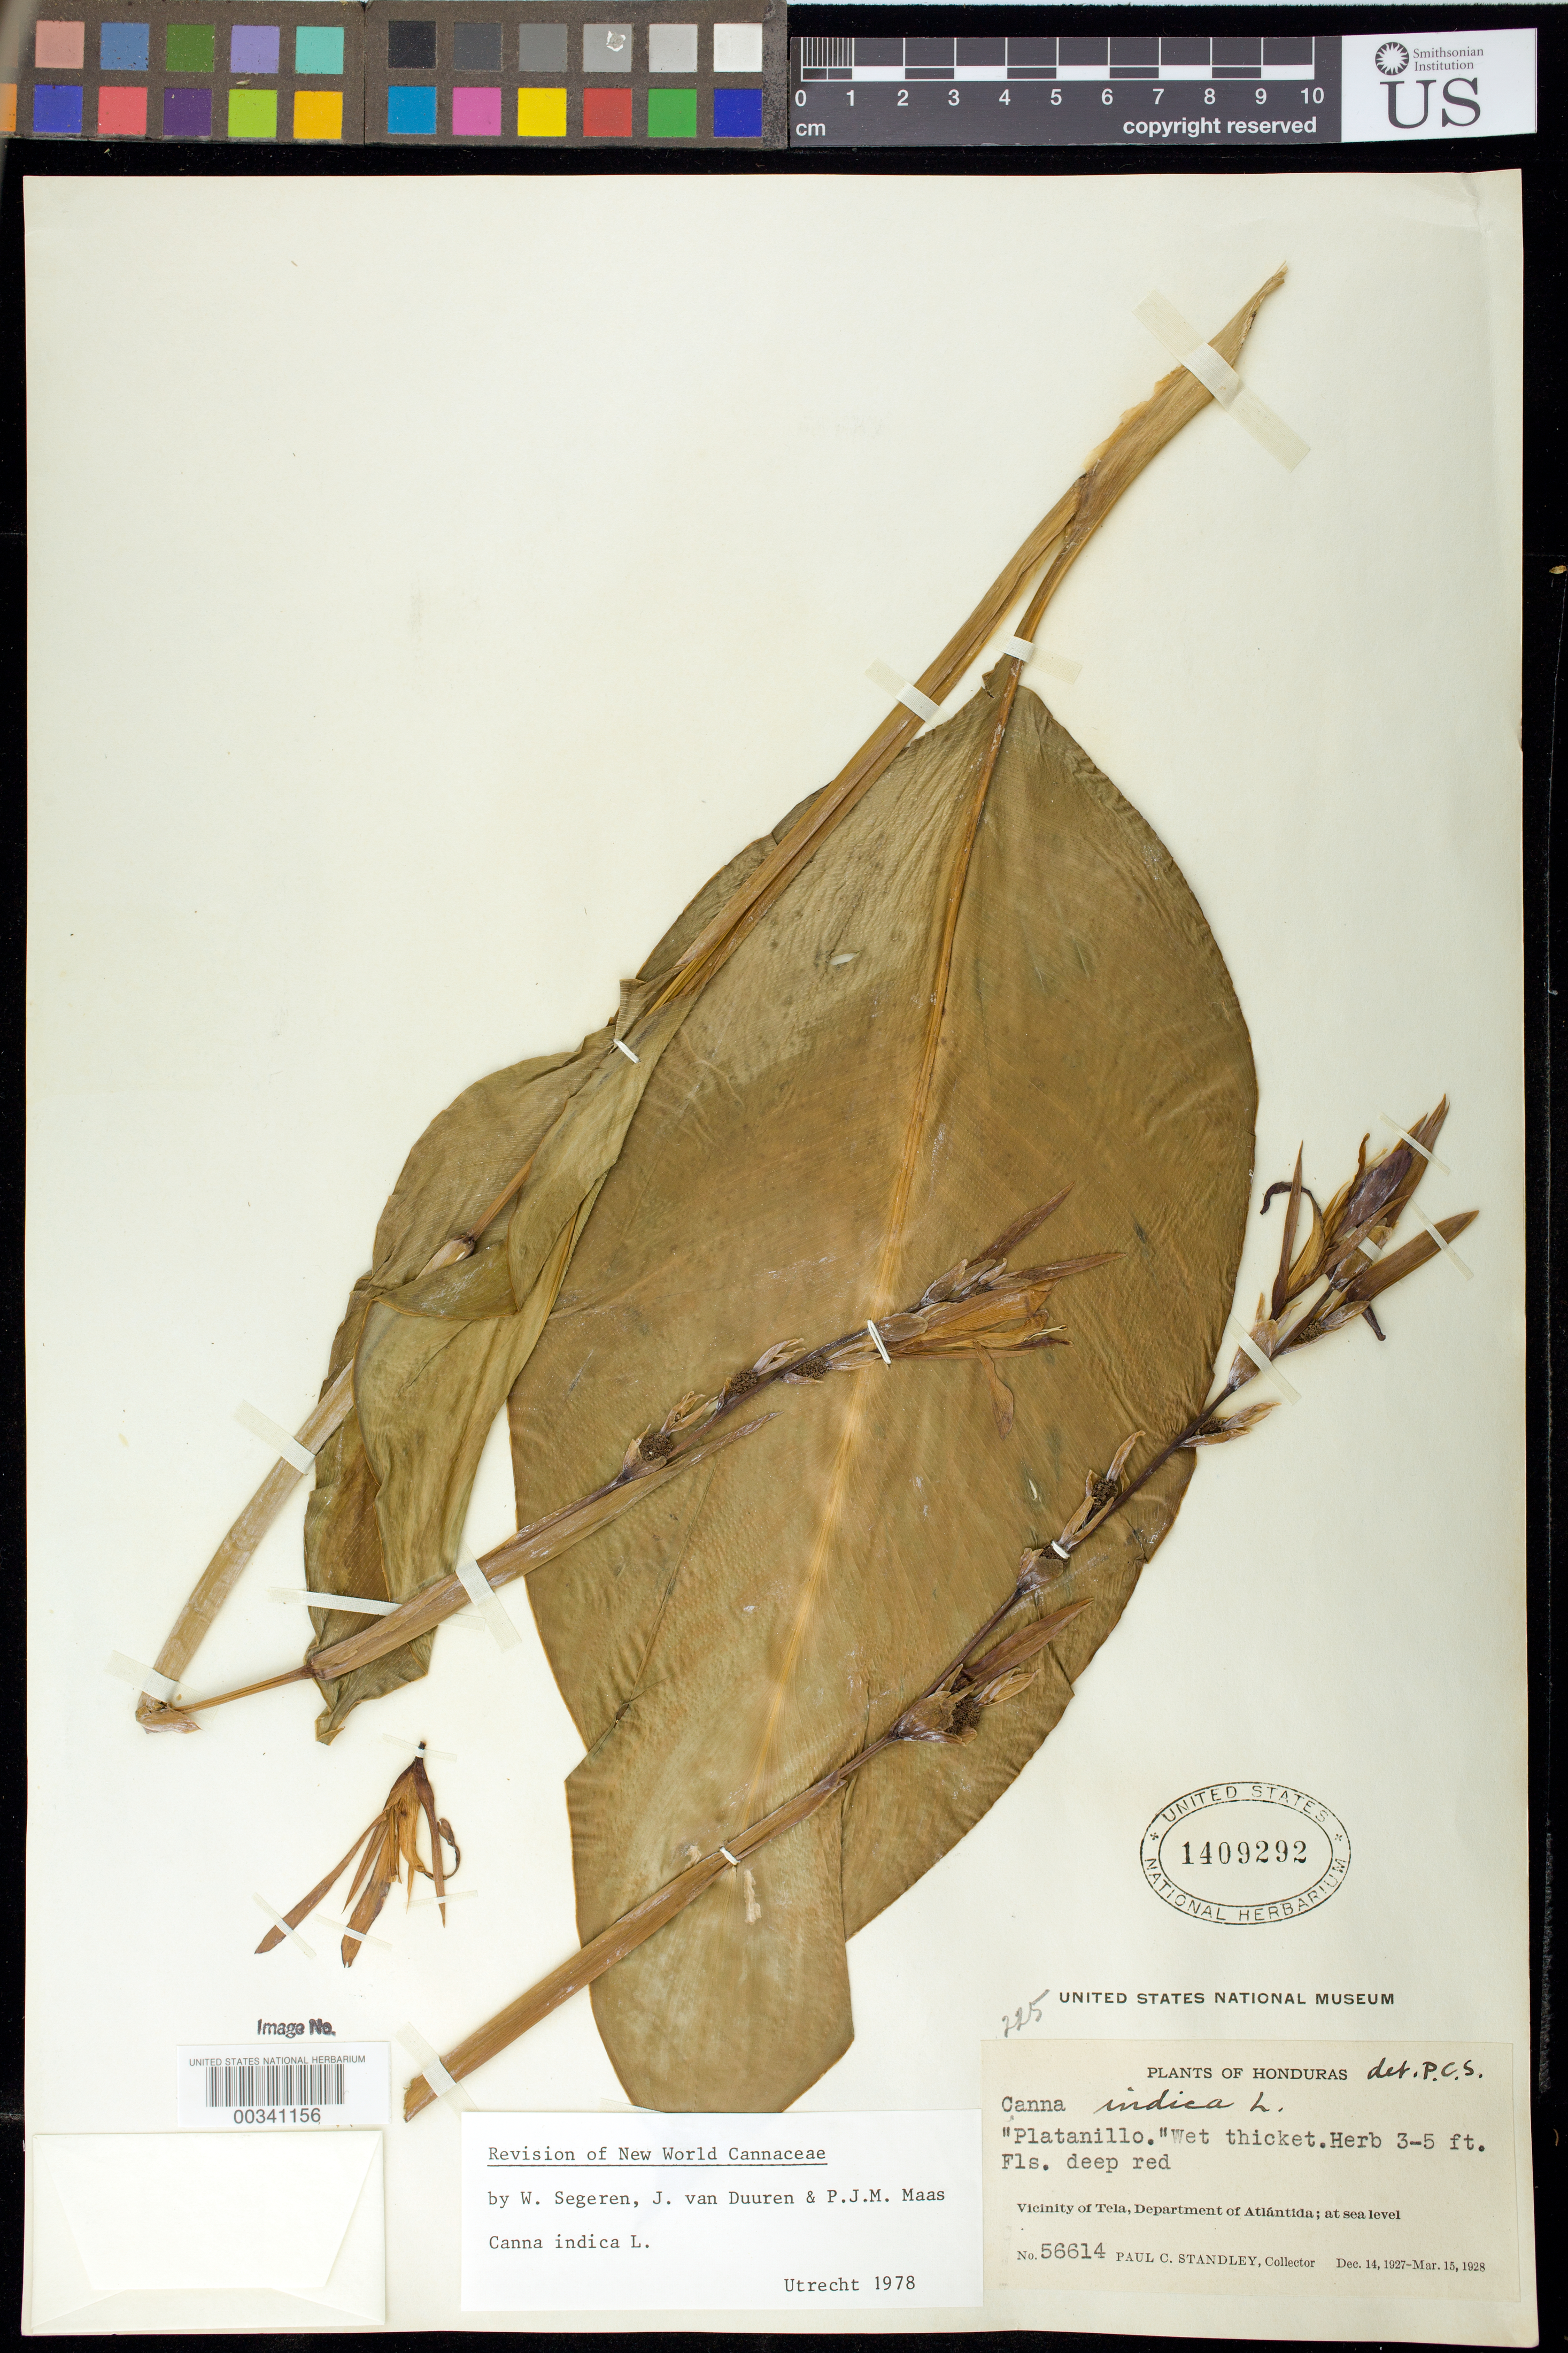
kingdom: Plantae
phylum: Tracheophyta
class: Liliopsida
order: Zingiberales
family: Cannaceae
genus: Canna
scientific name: Canna indica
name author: L.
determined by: Segeren, W.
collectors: P. C. Standley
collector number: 56614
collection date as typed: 14 Dec 1927 to 15 Mar 1928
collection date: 1927-12-14/1928-03-15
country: Honduras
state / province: Atlántida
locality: Vicinity of Tela, at sea level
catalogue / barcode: US 1409292